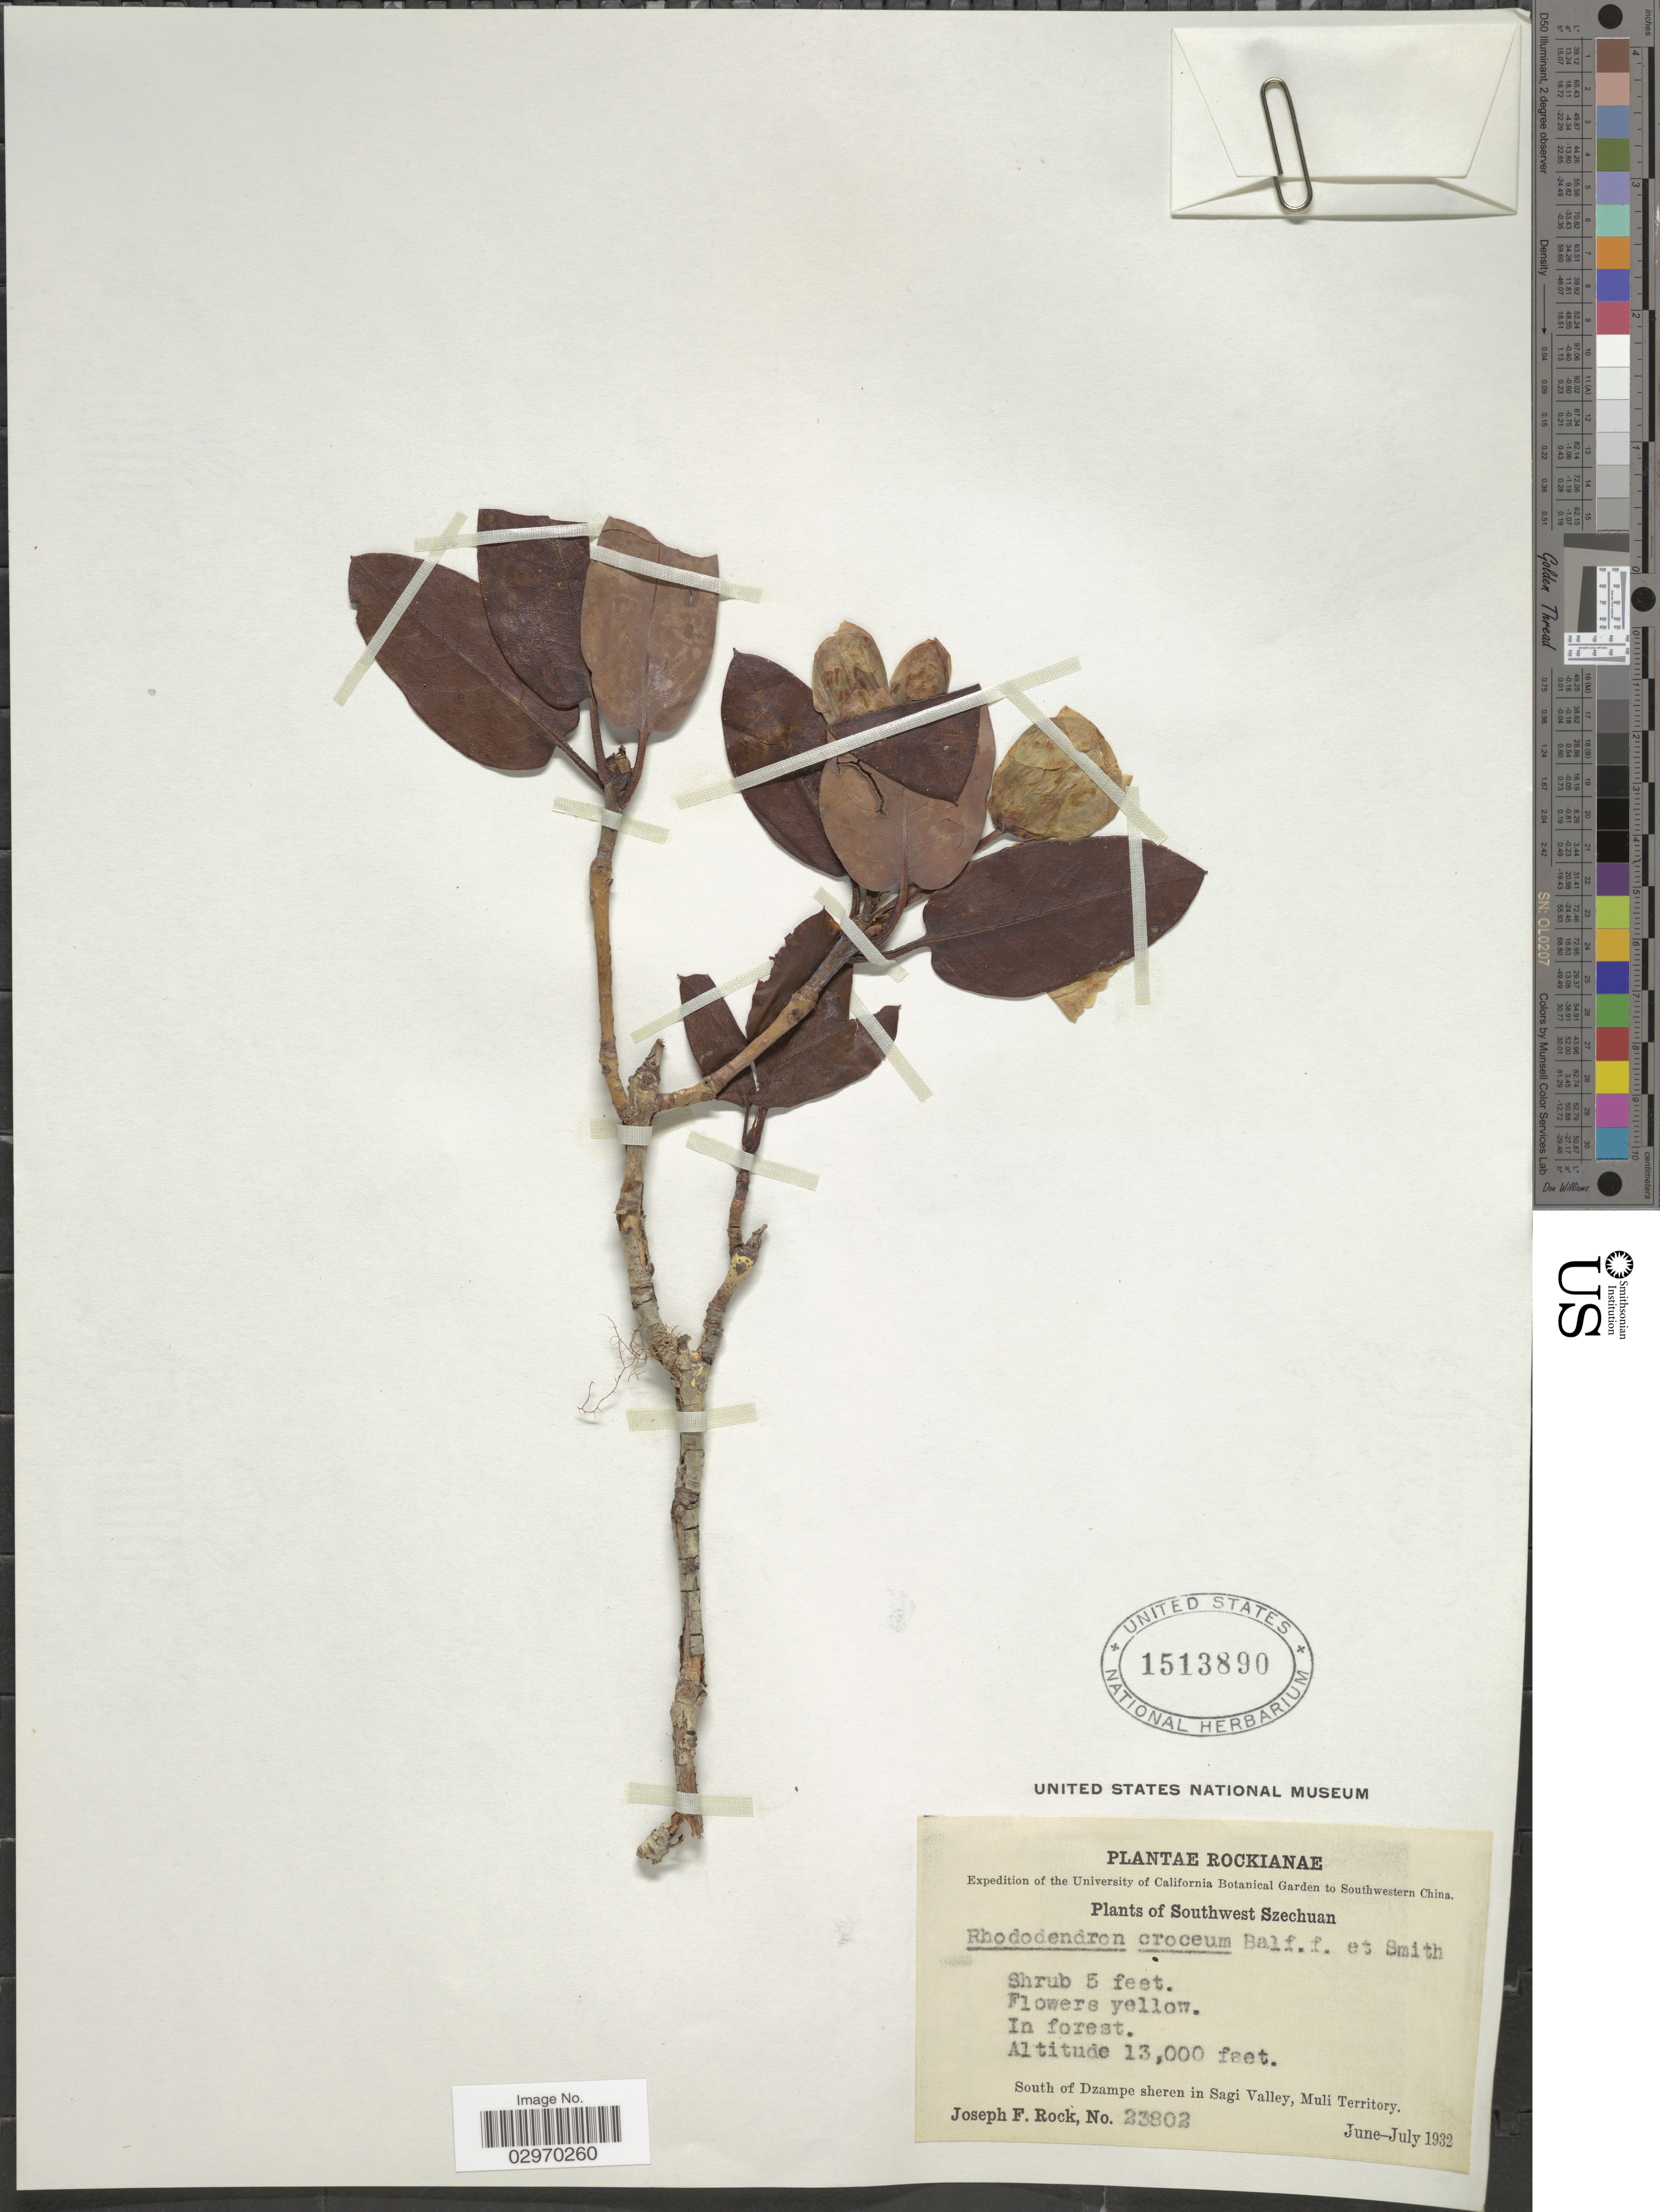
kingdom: Plantae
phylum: Tracheophyta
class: Magnoliopsida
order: Ericales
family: Ericaceae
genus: Rhododendron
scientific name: Rhododendron croceum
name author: Balf. f. & W.W. Sm.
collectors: J. F. Rock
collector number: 23802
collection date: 1932-06/1932-07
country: China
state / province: Sichuan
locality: Southwestern China. Southwest Szechuan. South of Dzampe sheren in Sagi Valley, Muli Territory.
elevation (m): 3962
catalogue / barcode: US 1513890